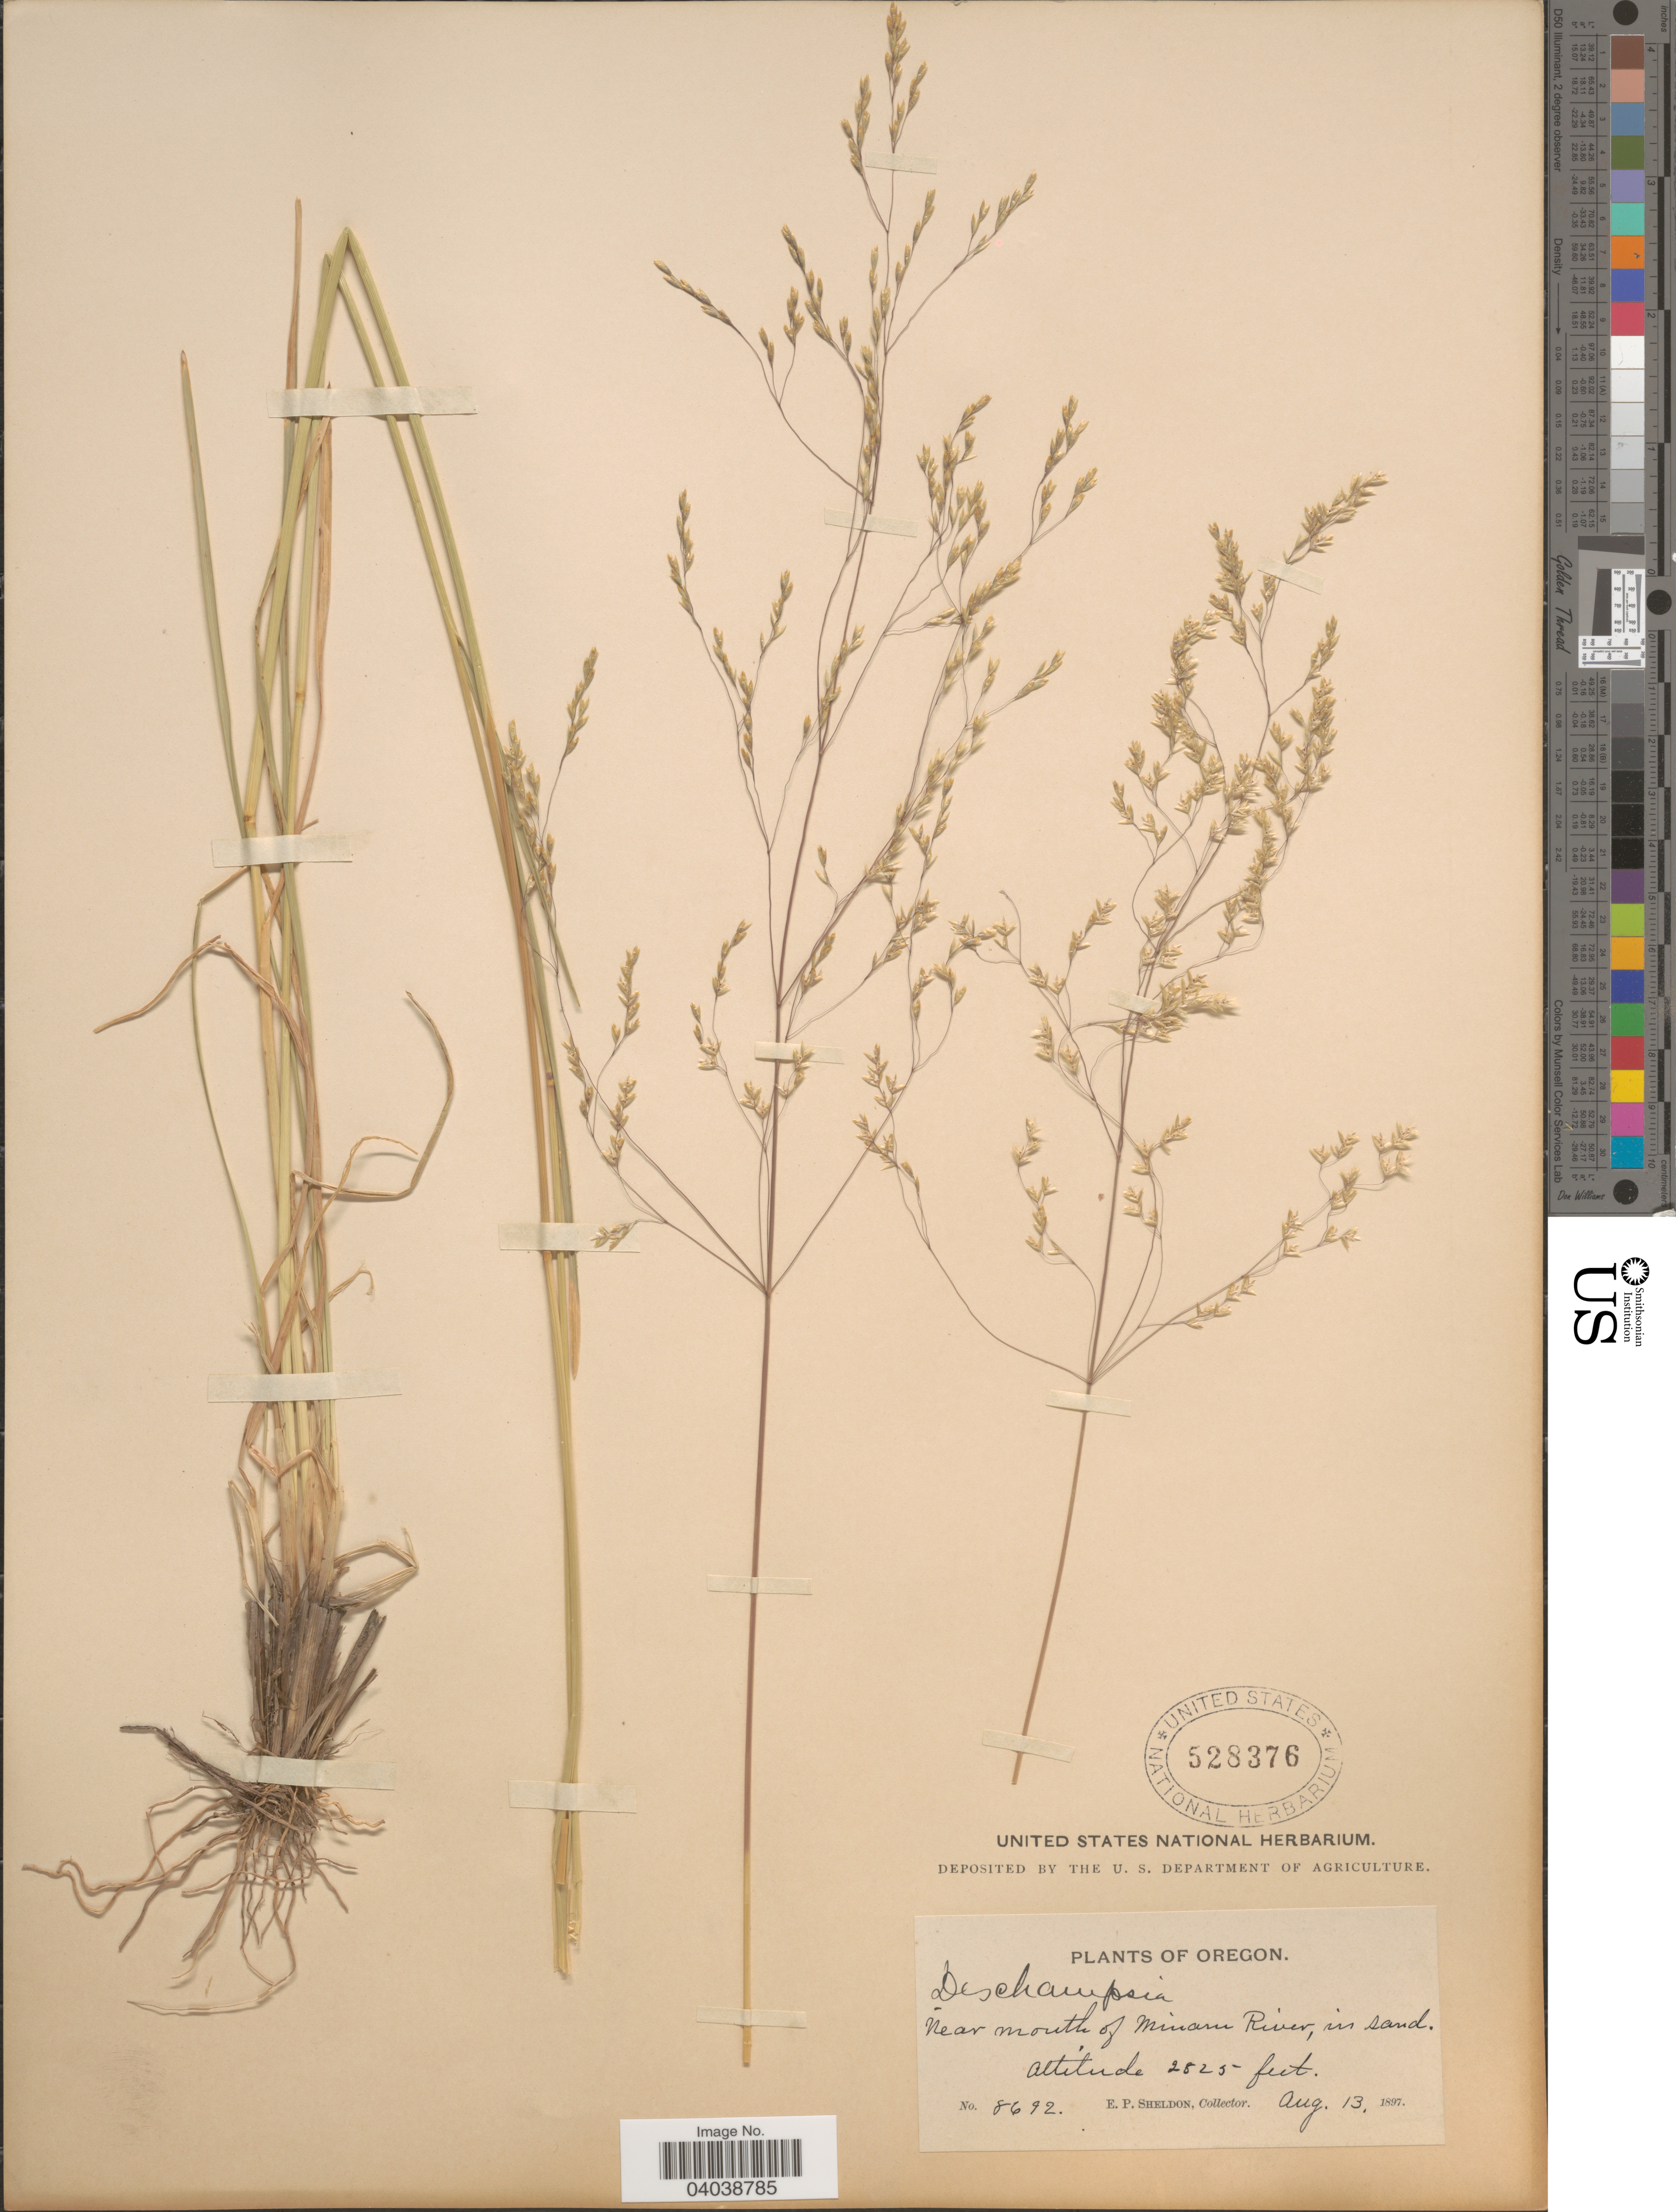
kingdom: Plantae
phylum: Tracheophyta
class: Liliopsida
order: Poales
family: Poaceae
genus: Deschampsia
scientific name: Deschampsia cespitosa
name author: (L.) P. Beauv.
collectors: E. P. Sheldon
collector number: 8692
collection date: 1897-08-13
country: United States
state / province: Oregon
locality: Near mouth of Minam River, in sand.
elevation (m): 861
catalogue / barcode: US 528376